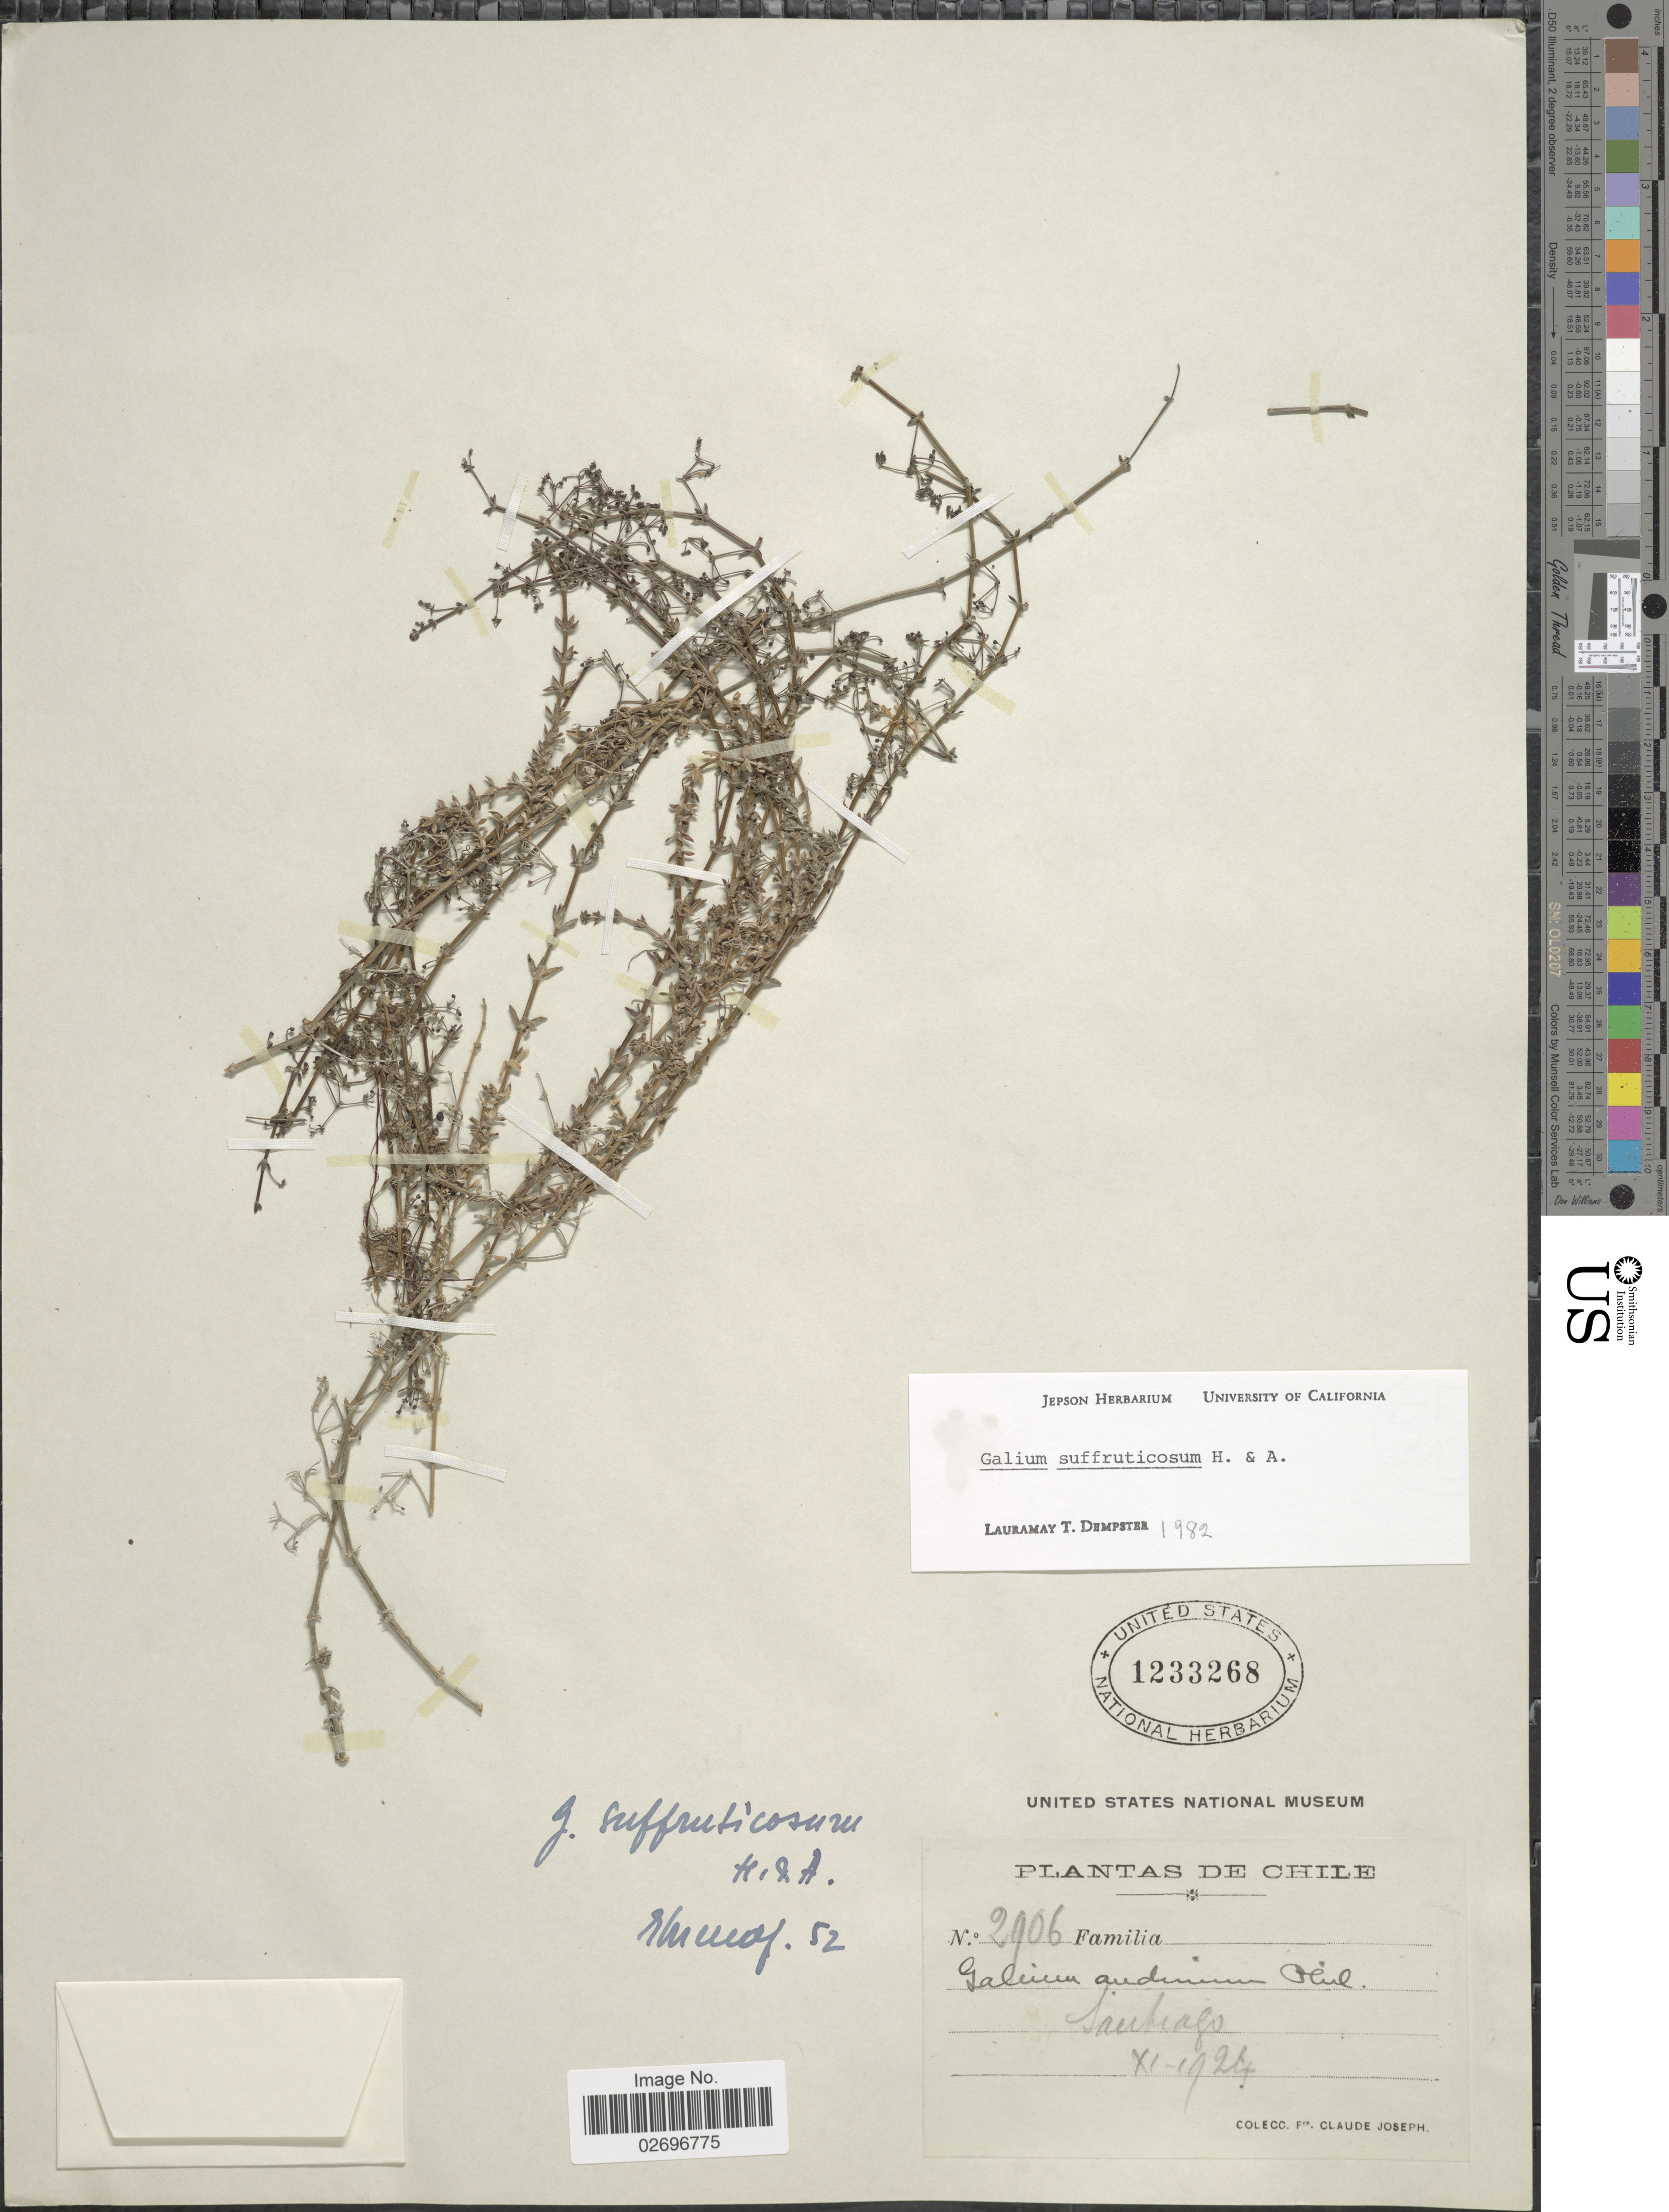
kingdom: Plantae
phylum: Tracheophyta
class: Magnoliopsida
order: Gentianales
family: Rubiaceae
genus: Galium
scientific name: Galium suffruticosum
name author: Hook. & Arn.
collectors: Bro. Claude-Joseph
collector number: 2906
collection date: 1924-11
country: Chile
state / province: Región Metropolitana (RM)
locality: Santiago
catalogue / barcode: US 1233268